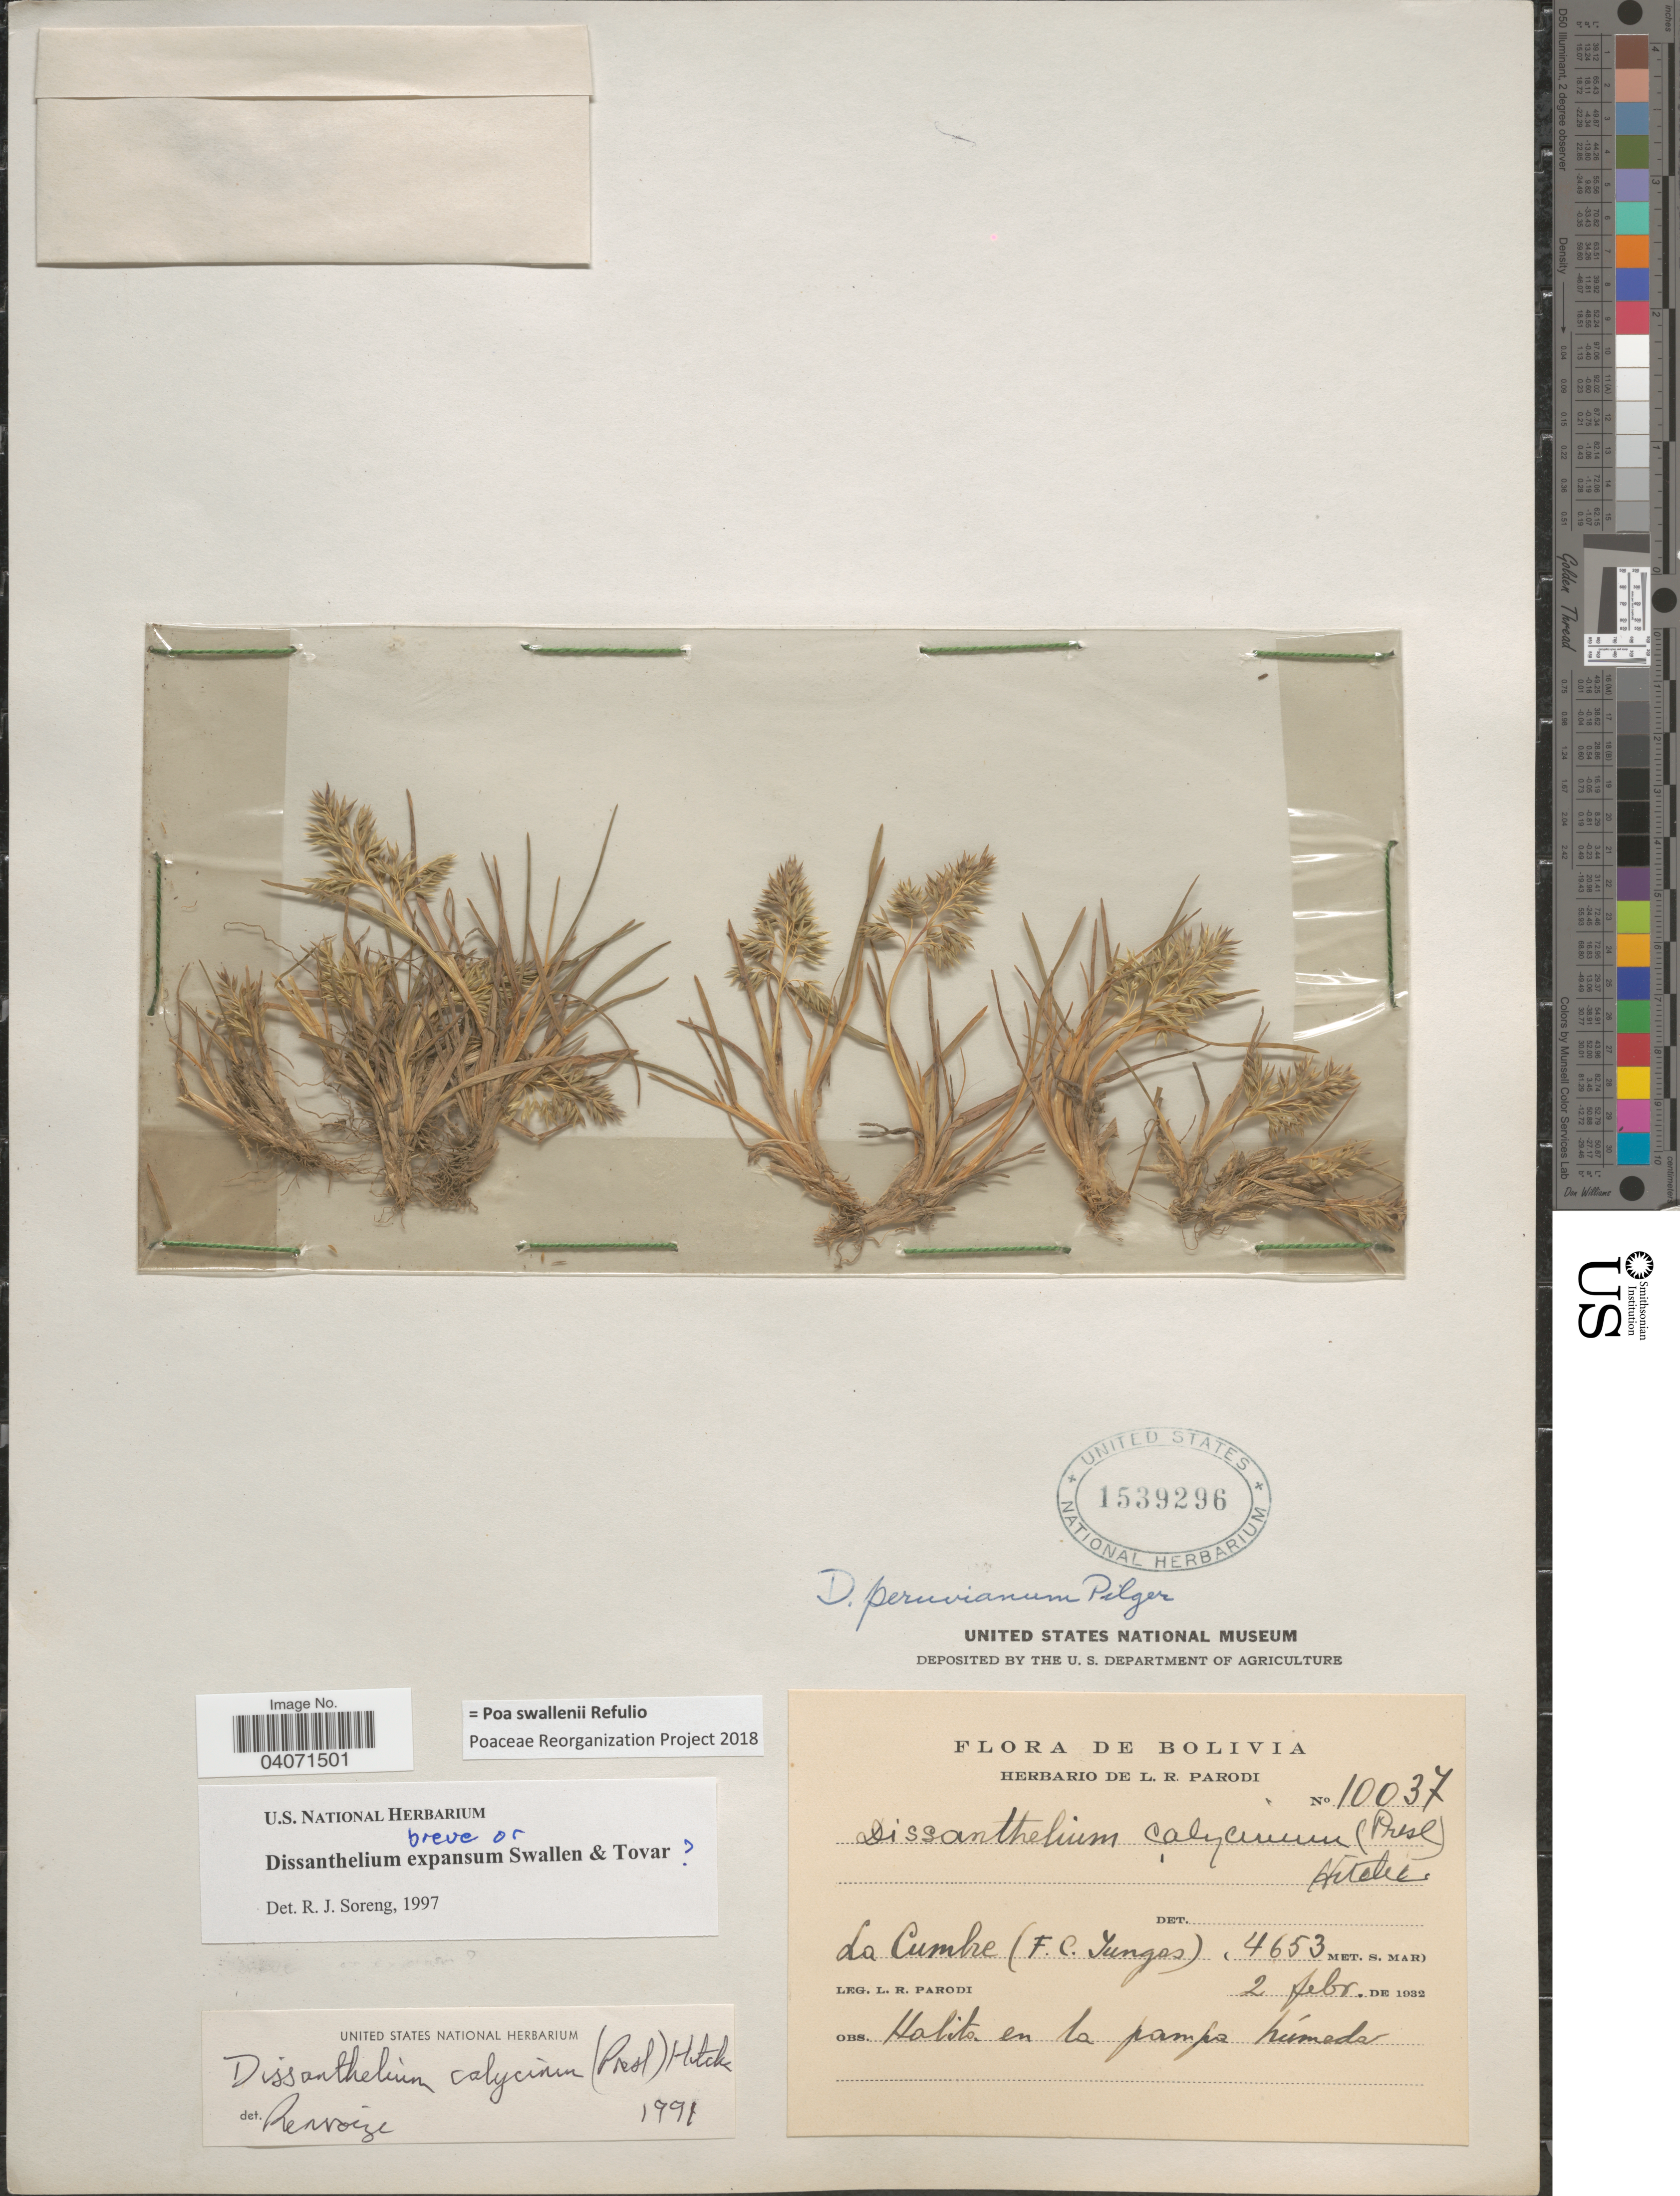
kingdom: Plantae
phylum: Tracheophyta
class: Liliopsida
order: Poales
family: Poaceae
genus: Poa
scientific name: Poa swallenii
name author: Refulio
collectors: L. R. Parodi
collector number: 10037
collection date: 1932-02-02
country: Bolivia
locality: La Cumbre (F.C. Yungas).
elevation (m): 4653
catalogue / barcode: US 1539296